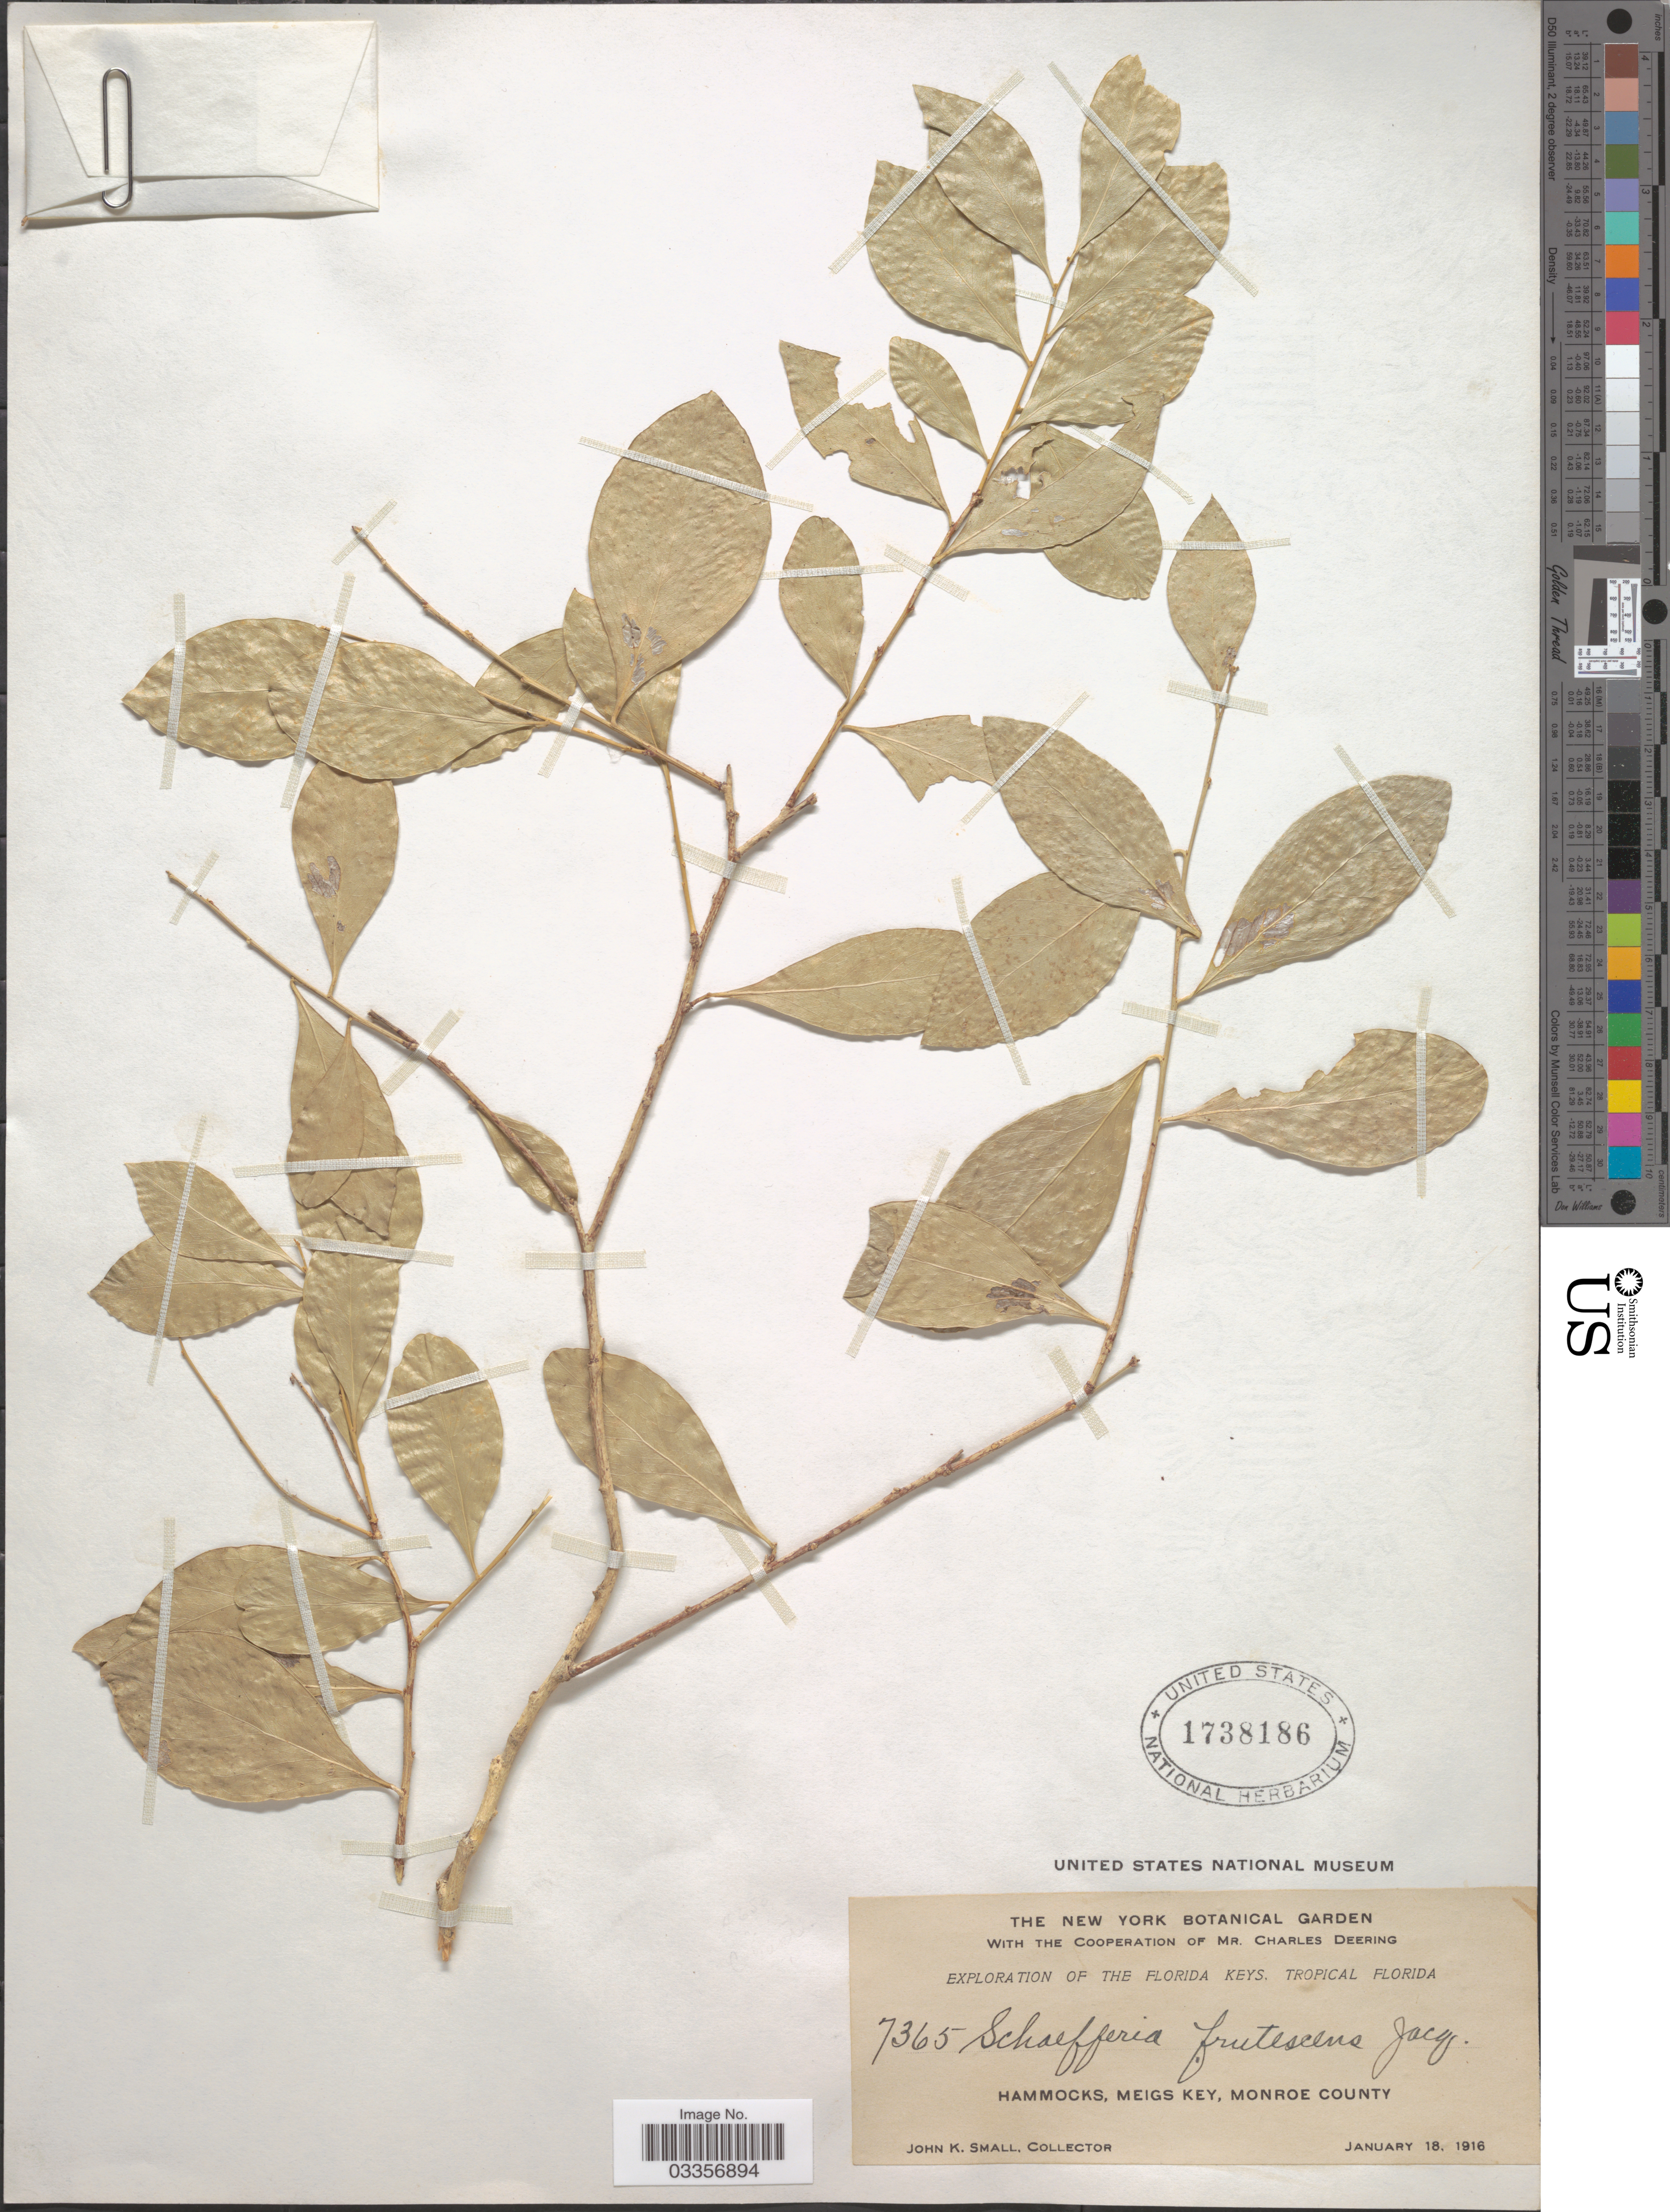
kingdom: Plantae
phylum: Tracheophyta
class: Magnoliopsida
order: Celastrales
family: Celastraceae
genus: Schaefferia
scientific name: Schaefferia frutescens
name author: Jacq.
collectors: J. K. Small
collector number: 7365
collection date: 1916-01-18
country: United States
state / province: Florida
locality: The Florida Keys, Tropical Florida. Hammocks, Meigs Key, Monroe County.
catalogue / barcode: US 1738186